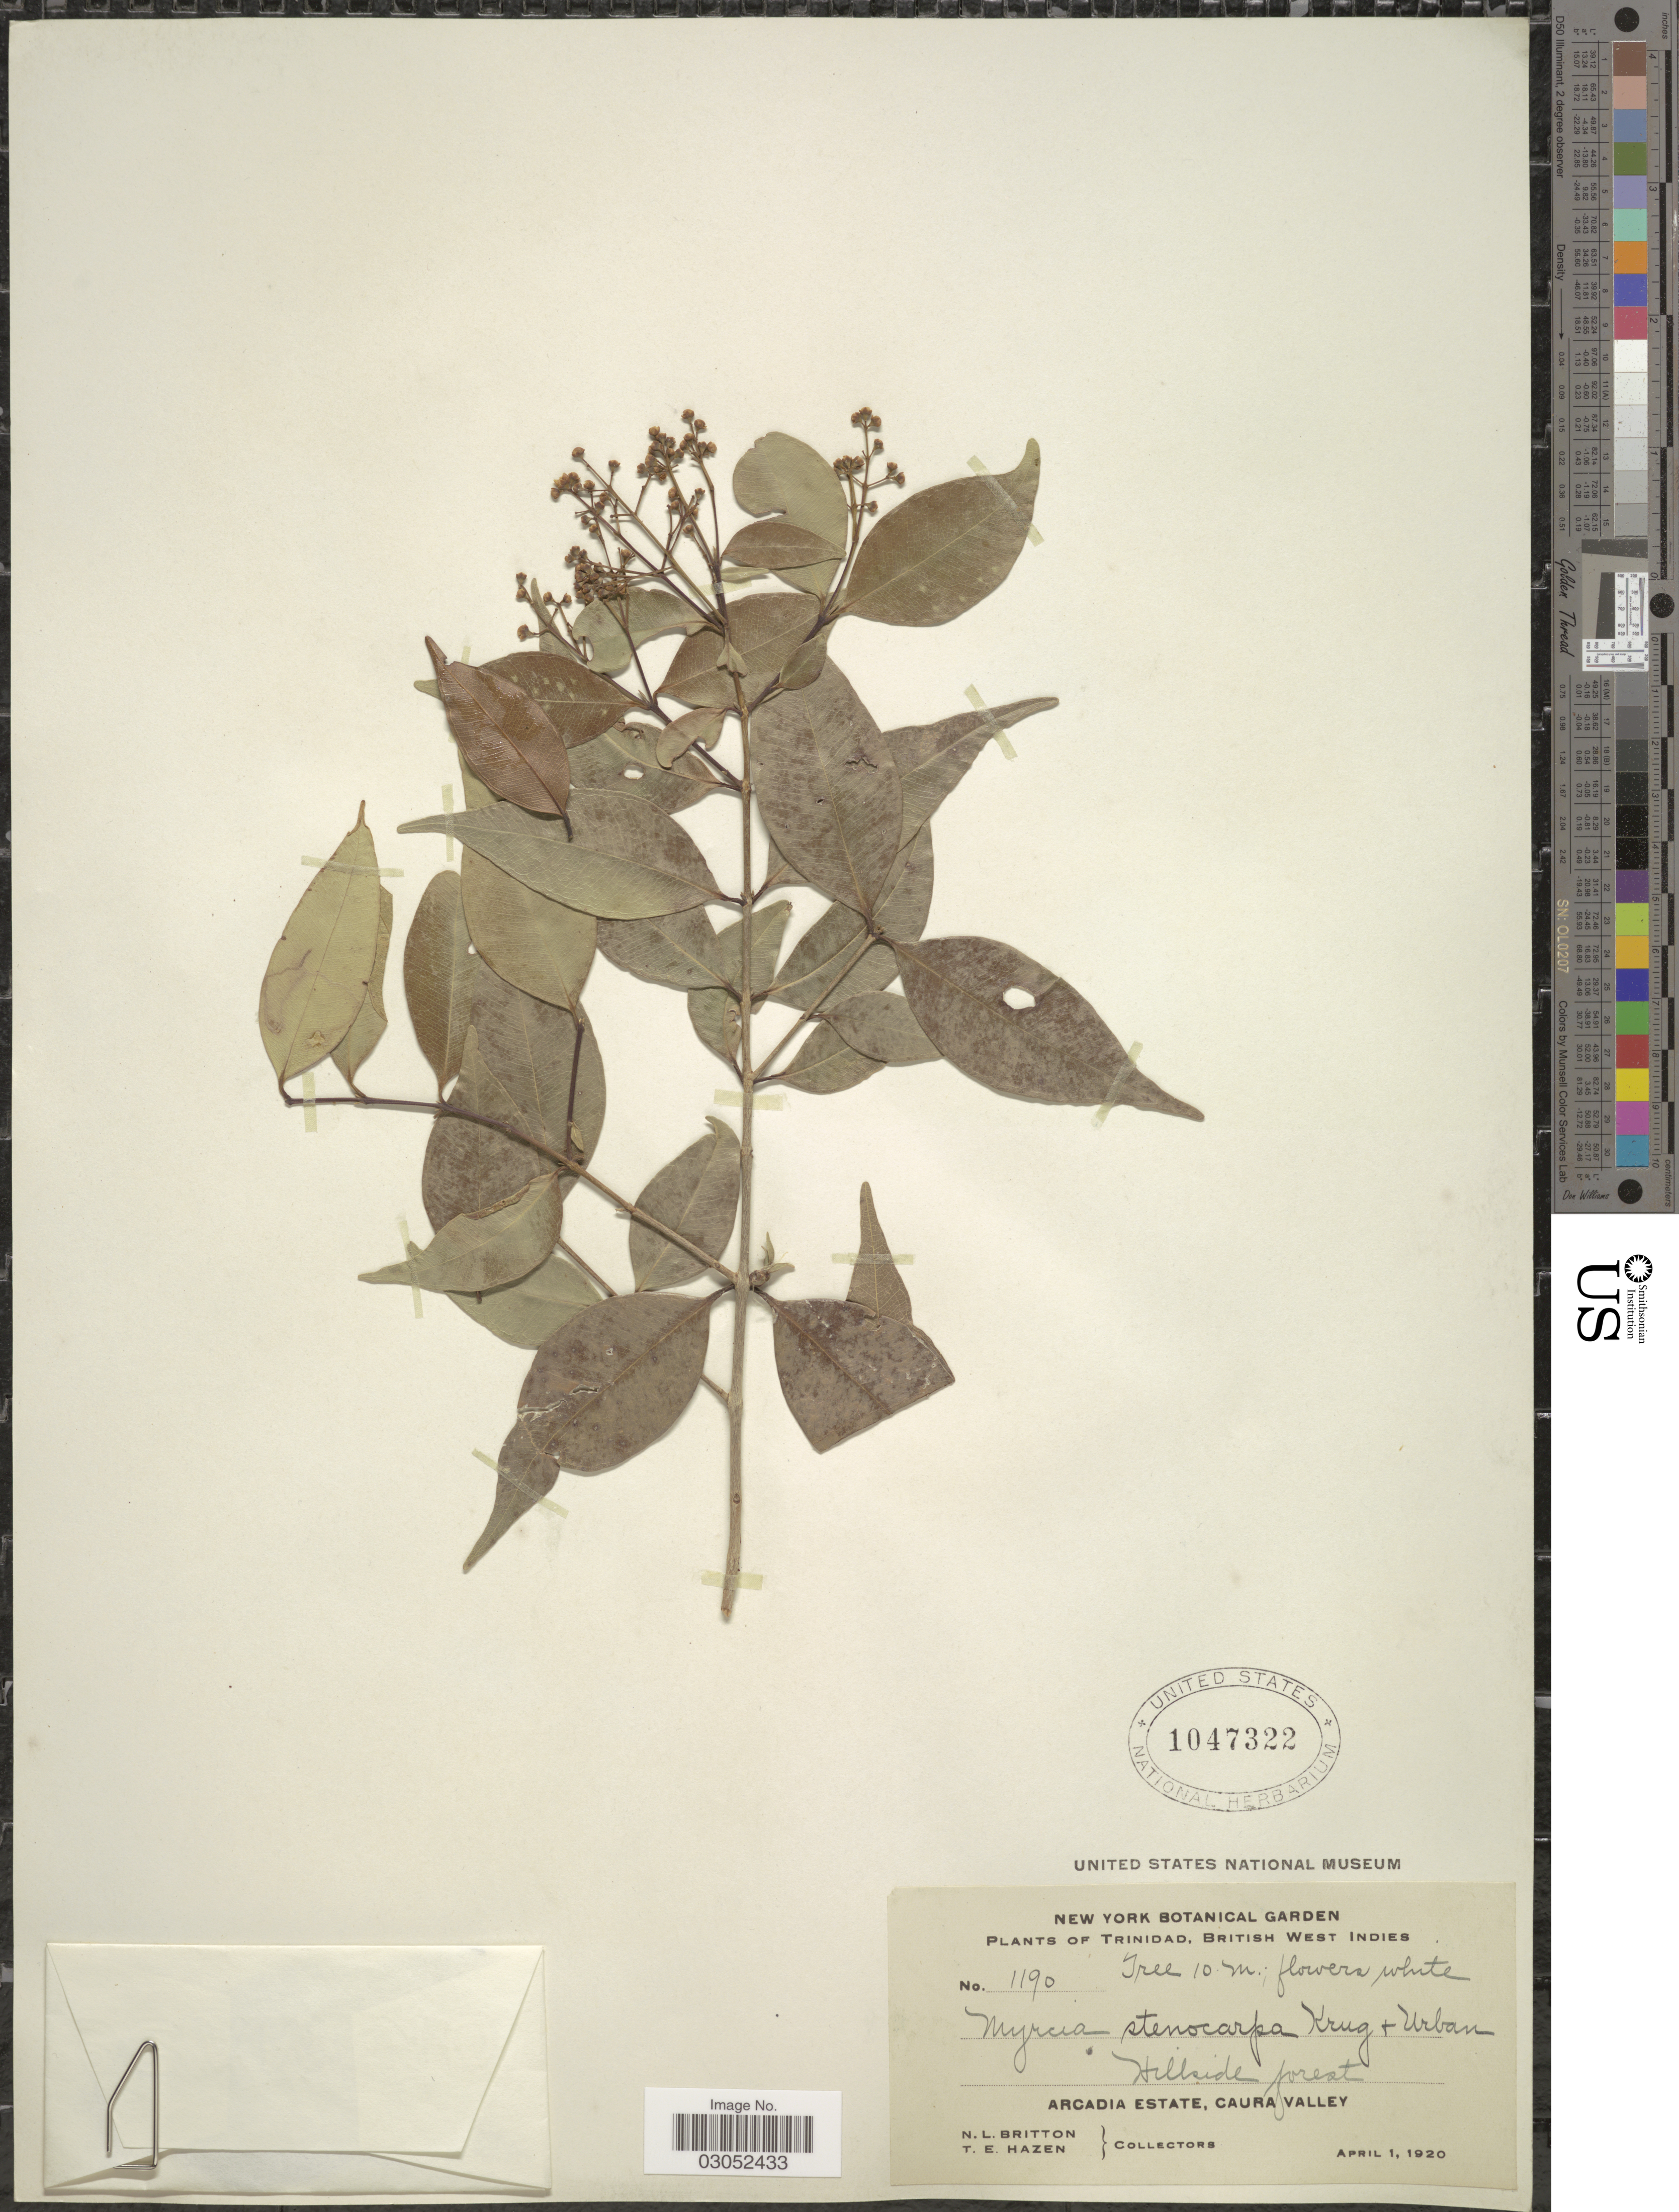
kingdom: Plantae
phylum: Tracheophyta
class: Magnoliopsida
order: Myrtales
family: Myrtaceae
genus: Myrcia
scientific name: Myrcia stenocarpa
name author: Krug & Urb.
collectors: N. Britton & T. E. Hazen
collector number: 1190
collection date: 1920-04-01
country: Trinidad and Tobago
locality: Trinidad, British West Indies. Arcadia Estate, Caura Valley.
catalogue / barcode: US 1047322